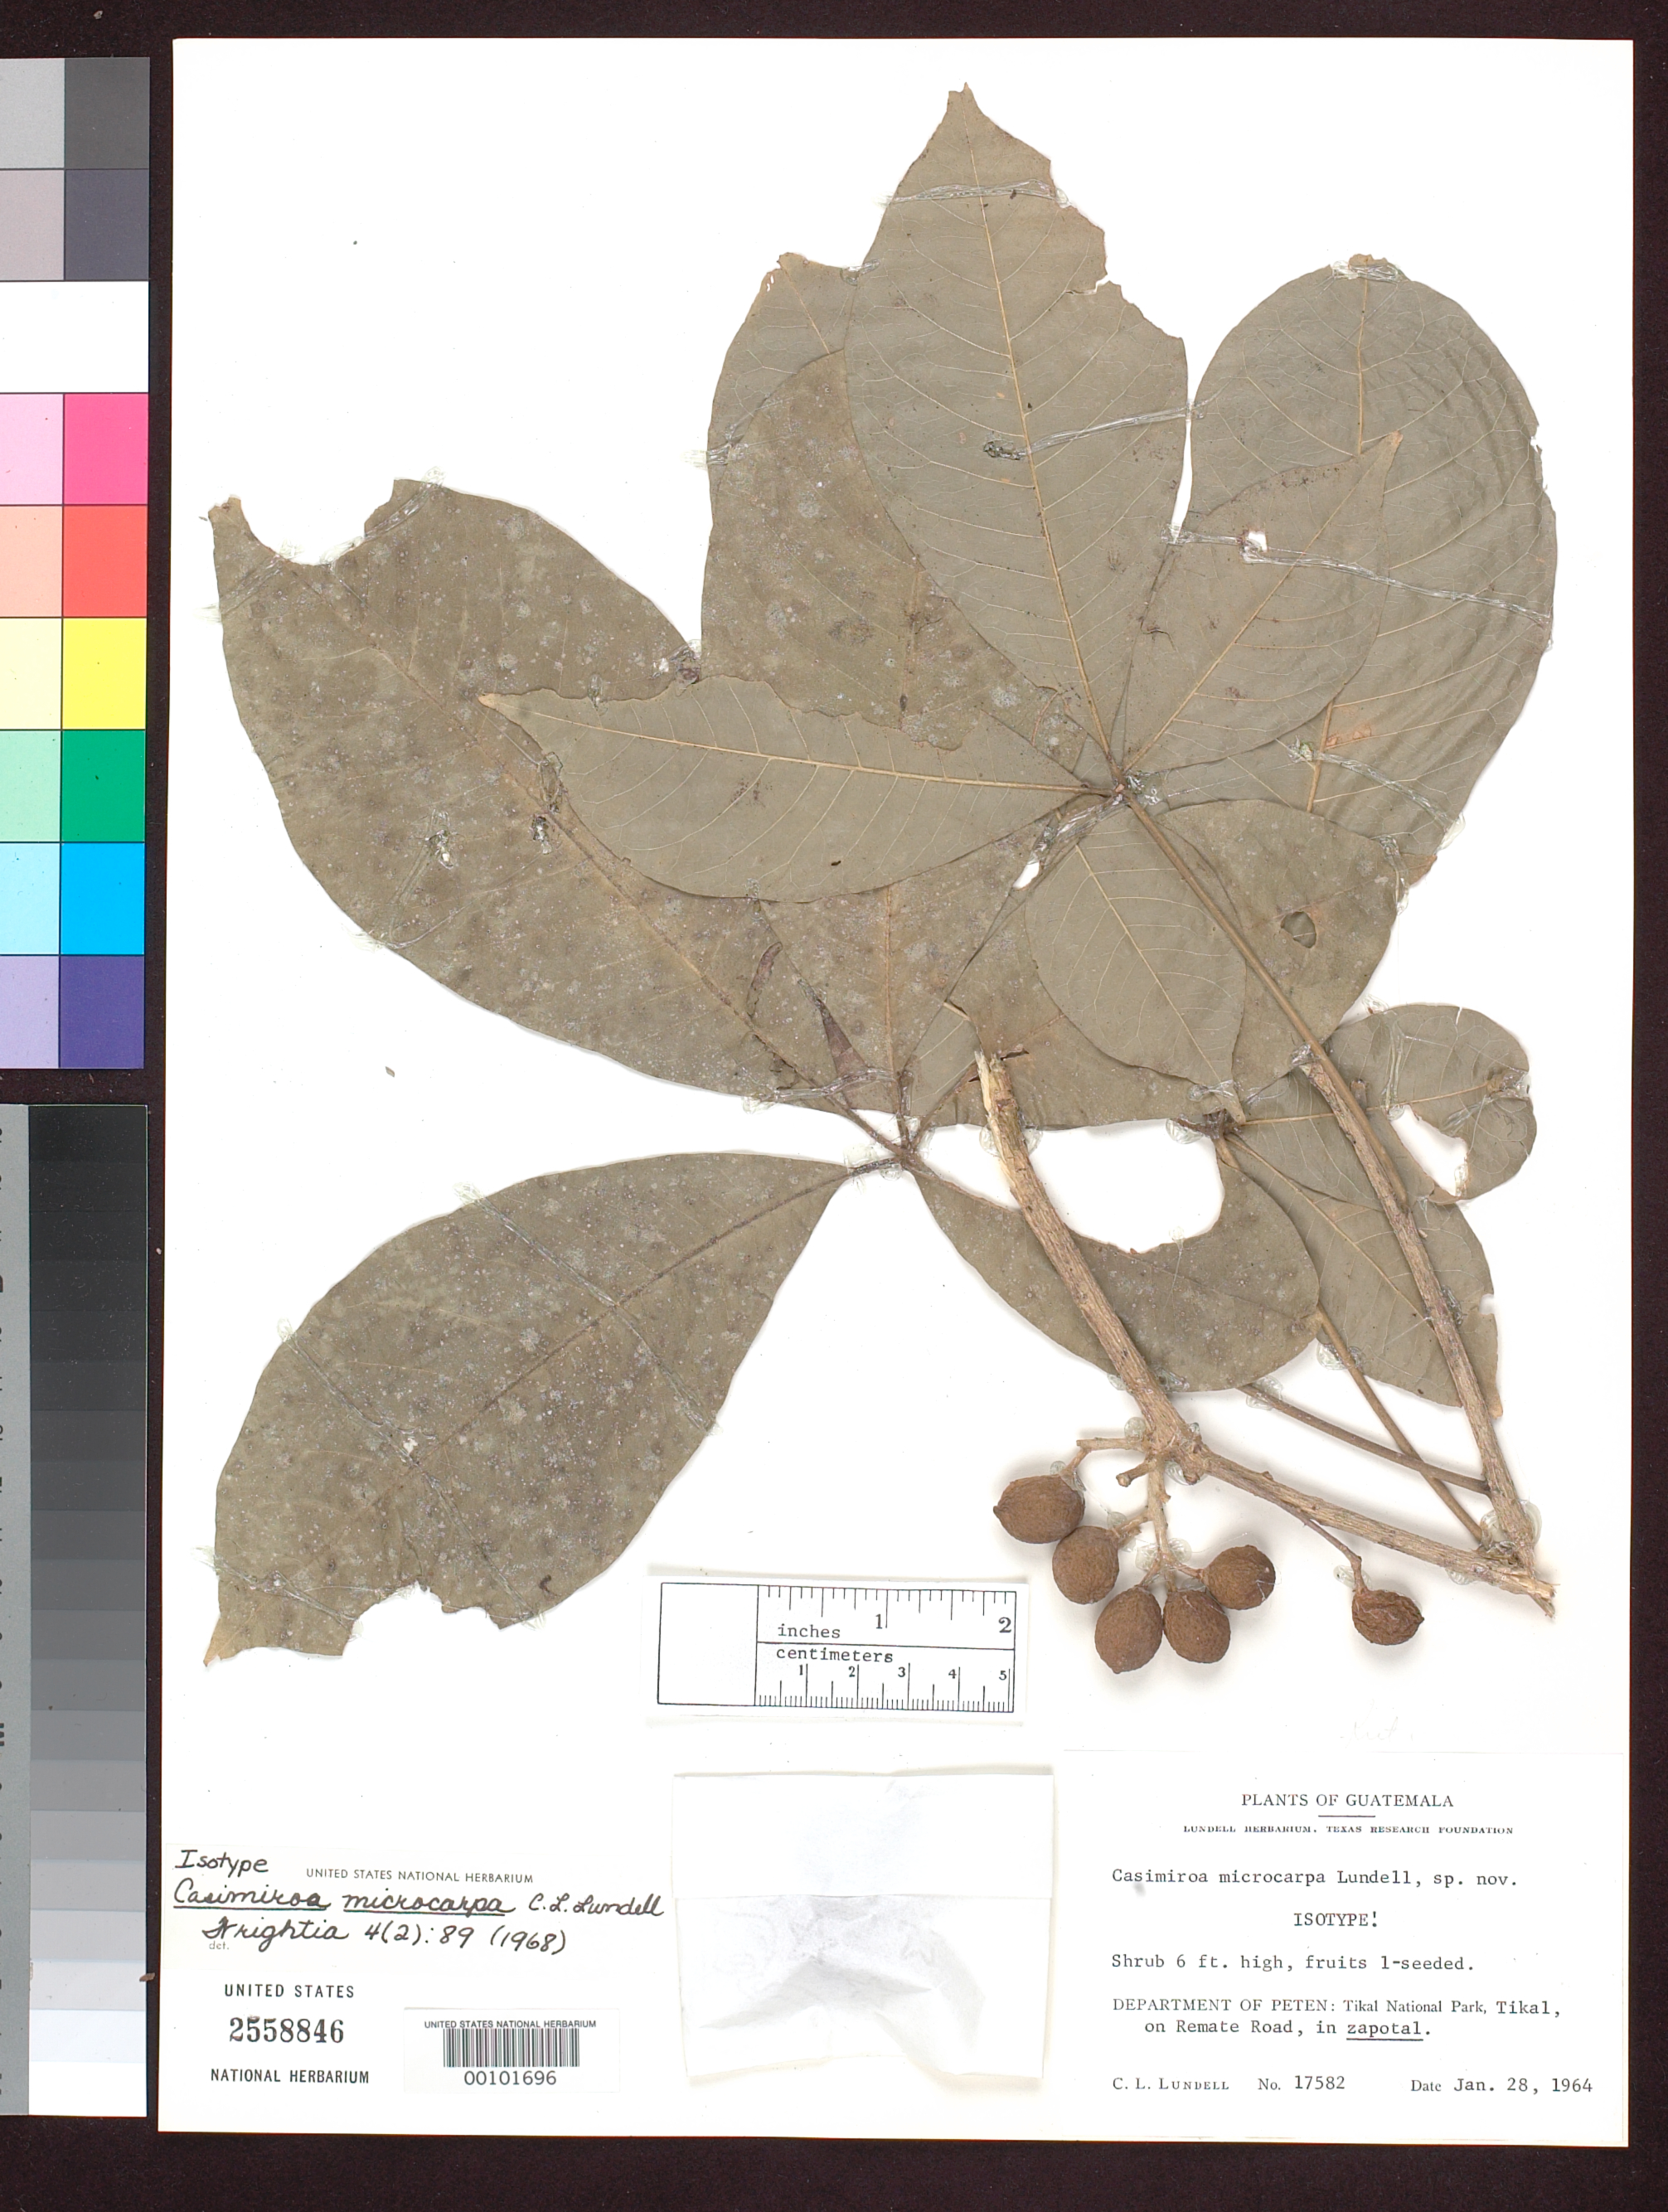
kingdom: Plantae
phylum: Tracheophyta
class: Magnoliopsida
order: Sapindales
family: Rutaceae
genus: Casimiroa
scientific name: Casimiroa microcarpa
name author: Lundell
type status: Isotype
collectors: C. L. Lundell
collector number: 17582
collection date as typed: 28 Jan 1964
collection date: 1964-01-28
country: Guatemala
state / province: El Petén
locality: Tikal National Park, Tikal on remote road, in Zapotal.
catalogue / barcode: US 2558846